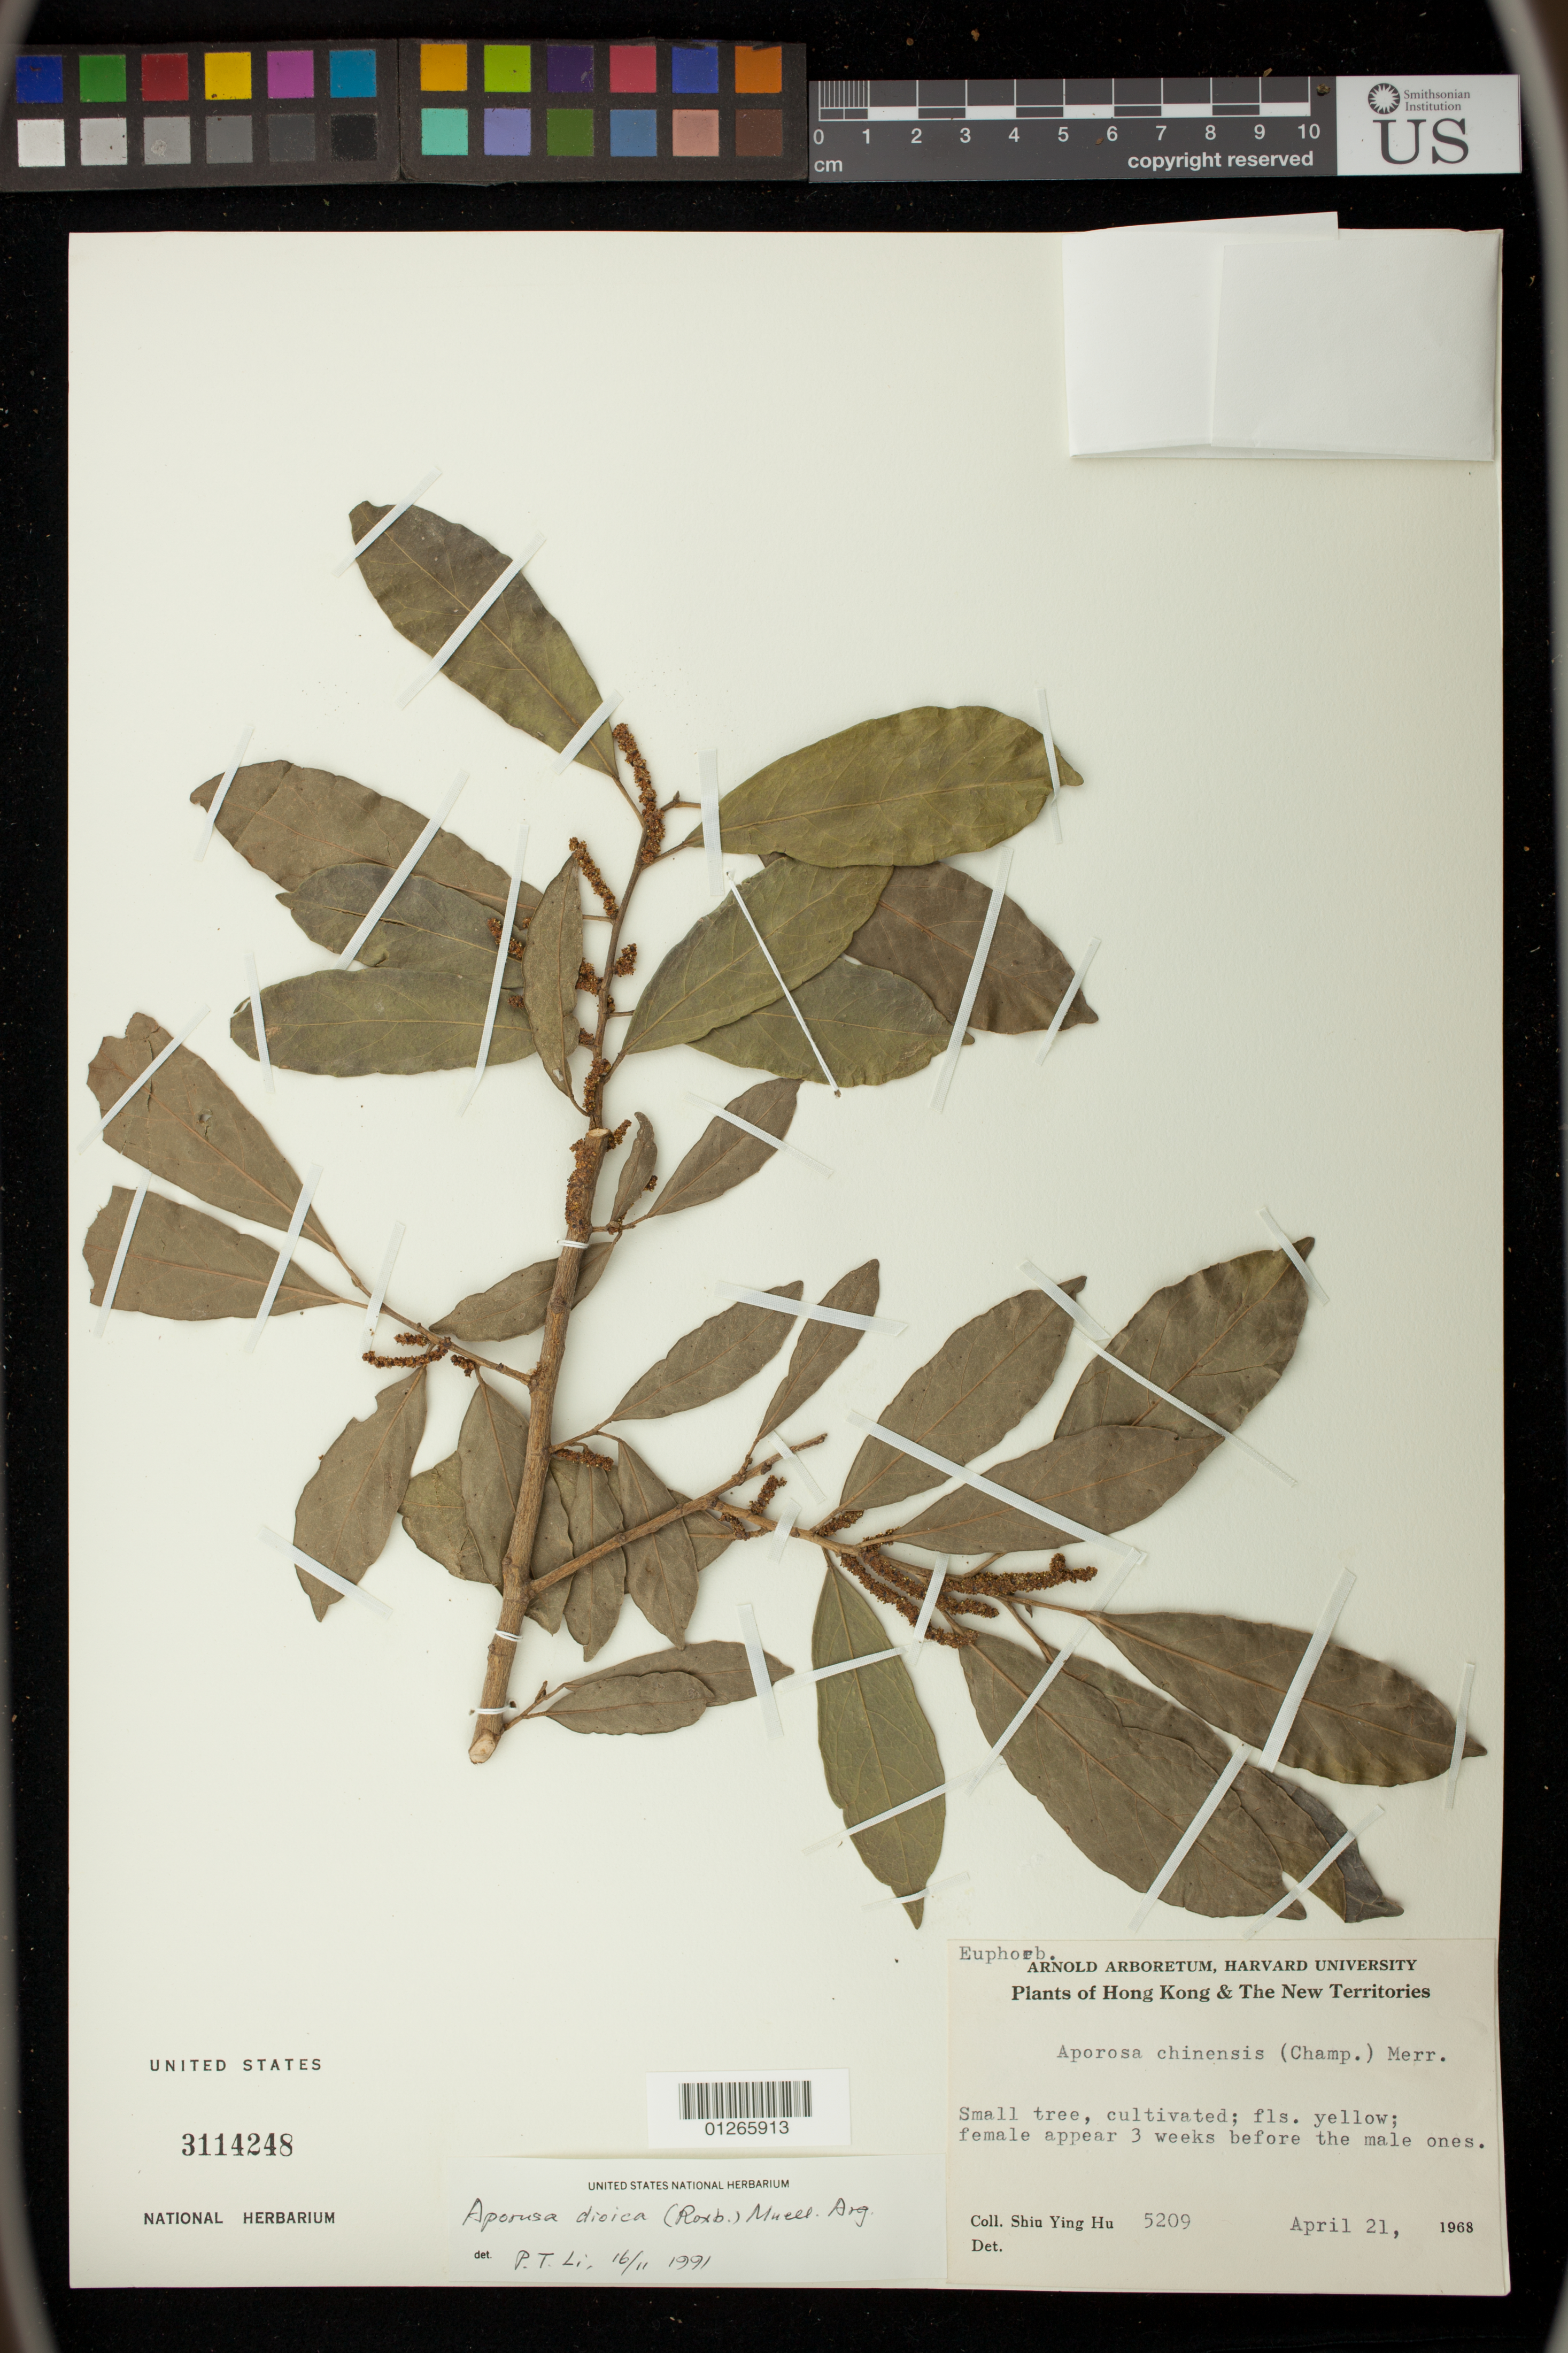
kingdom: Plantae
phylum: Tracheophyta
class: Magnoliopsida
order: Malpighiales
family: Phyllanthaceae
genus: Aporosa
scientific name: Aporosa octandra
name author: (Buch.-Ham. & D. Don) Vickery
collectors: S. Y. Hu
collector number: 5209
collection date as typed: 21 Apr 1968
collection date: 1968-04-21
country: China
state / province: Hong Kong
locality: Chung Chi College. N.T.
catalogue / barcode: US 3114248